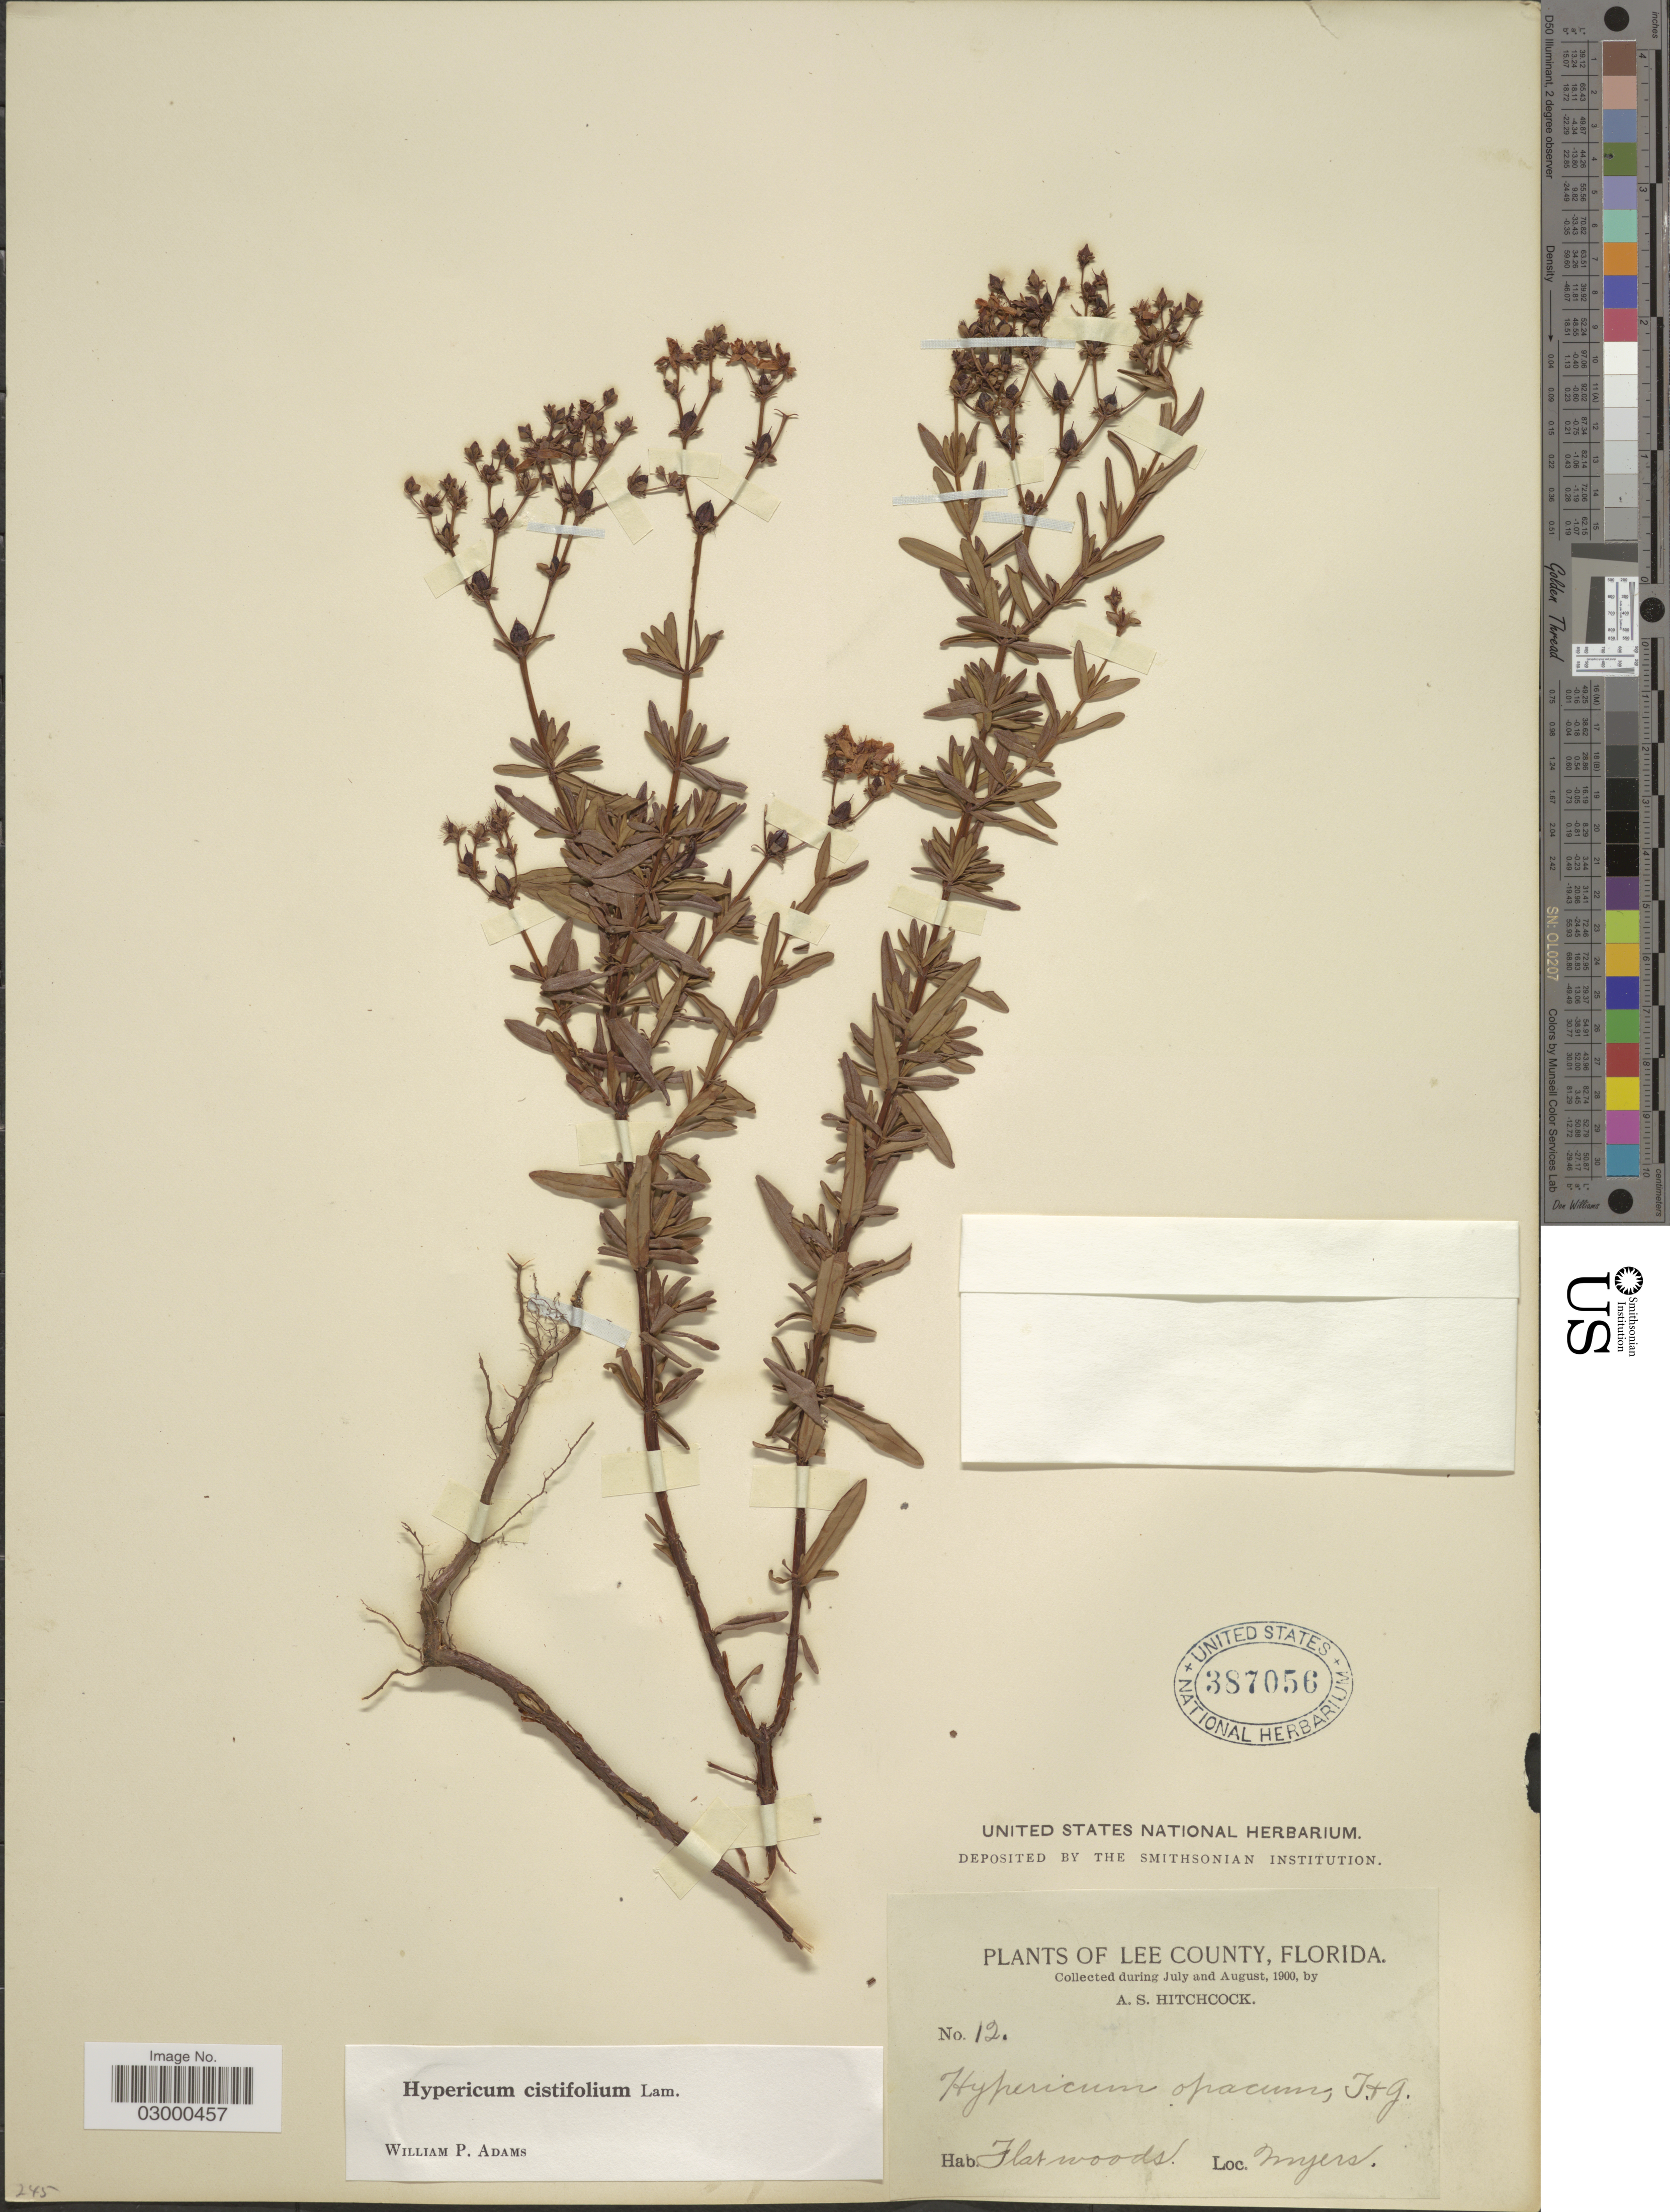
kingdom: Plantae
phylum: Tracheophyta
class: Magnoliopsida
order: Malpighiales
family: Hypericaceae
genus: Hypericum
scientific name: Hypericum cistifolium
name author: Lam.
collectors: A. S. Hitchcock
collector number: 12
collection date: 1900-07/1900-08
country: United States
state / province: Florida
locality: Lee County.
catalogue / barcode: US 387056